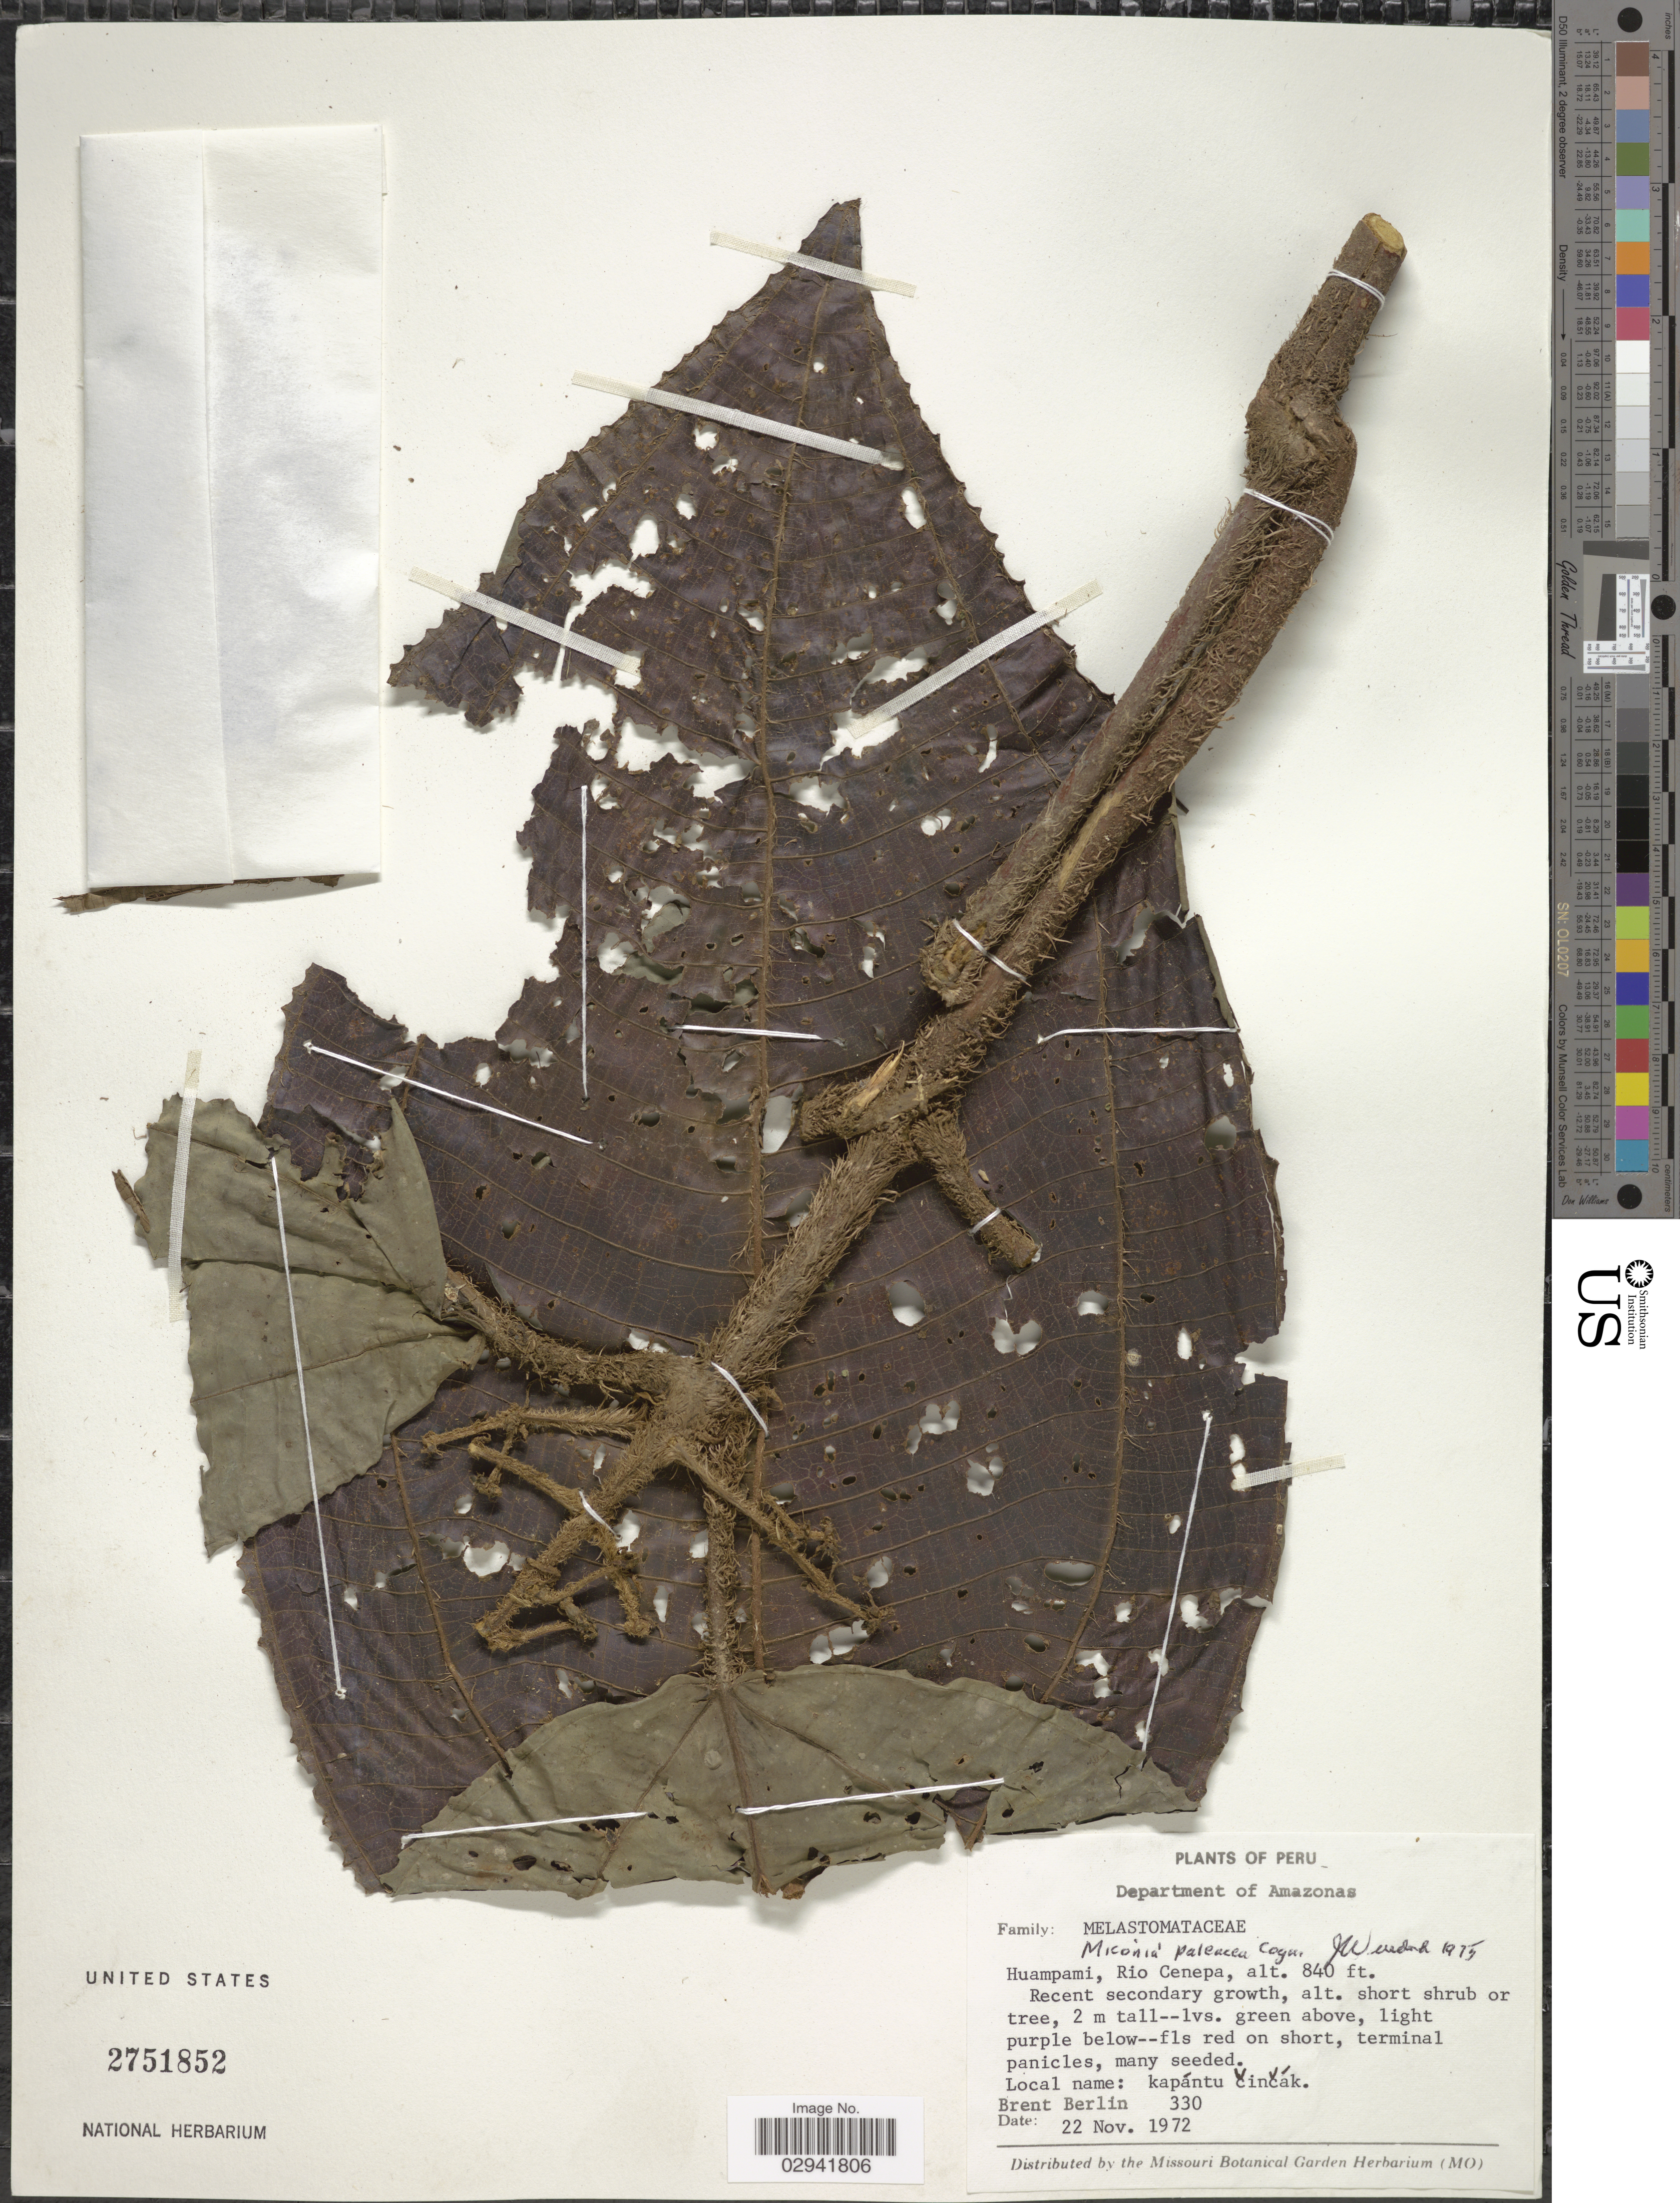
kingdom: Plantae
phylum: Tracheophyta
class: Magnoliopsida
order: Myrtales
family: Melastomataceae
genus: Miconia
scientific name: Miconia paleacea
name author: Cogn.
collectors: B. Berlin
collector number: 330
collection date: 1972-11-22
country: Peru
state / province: Amazonas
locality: Huampami, Rio Cenepa.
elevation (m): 256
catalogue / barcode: US 2751852